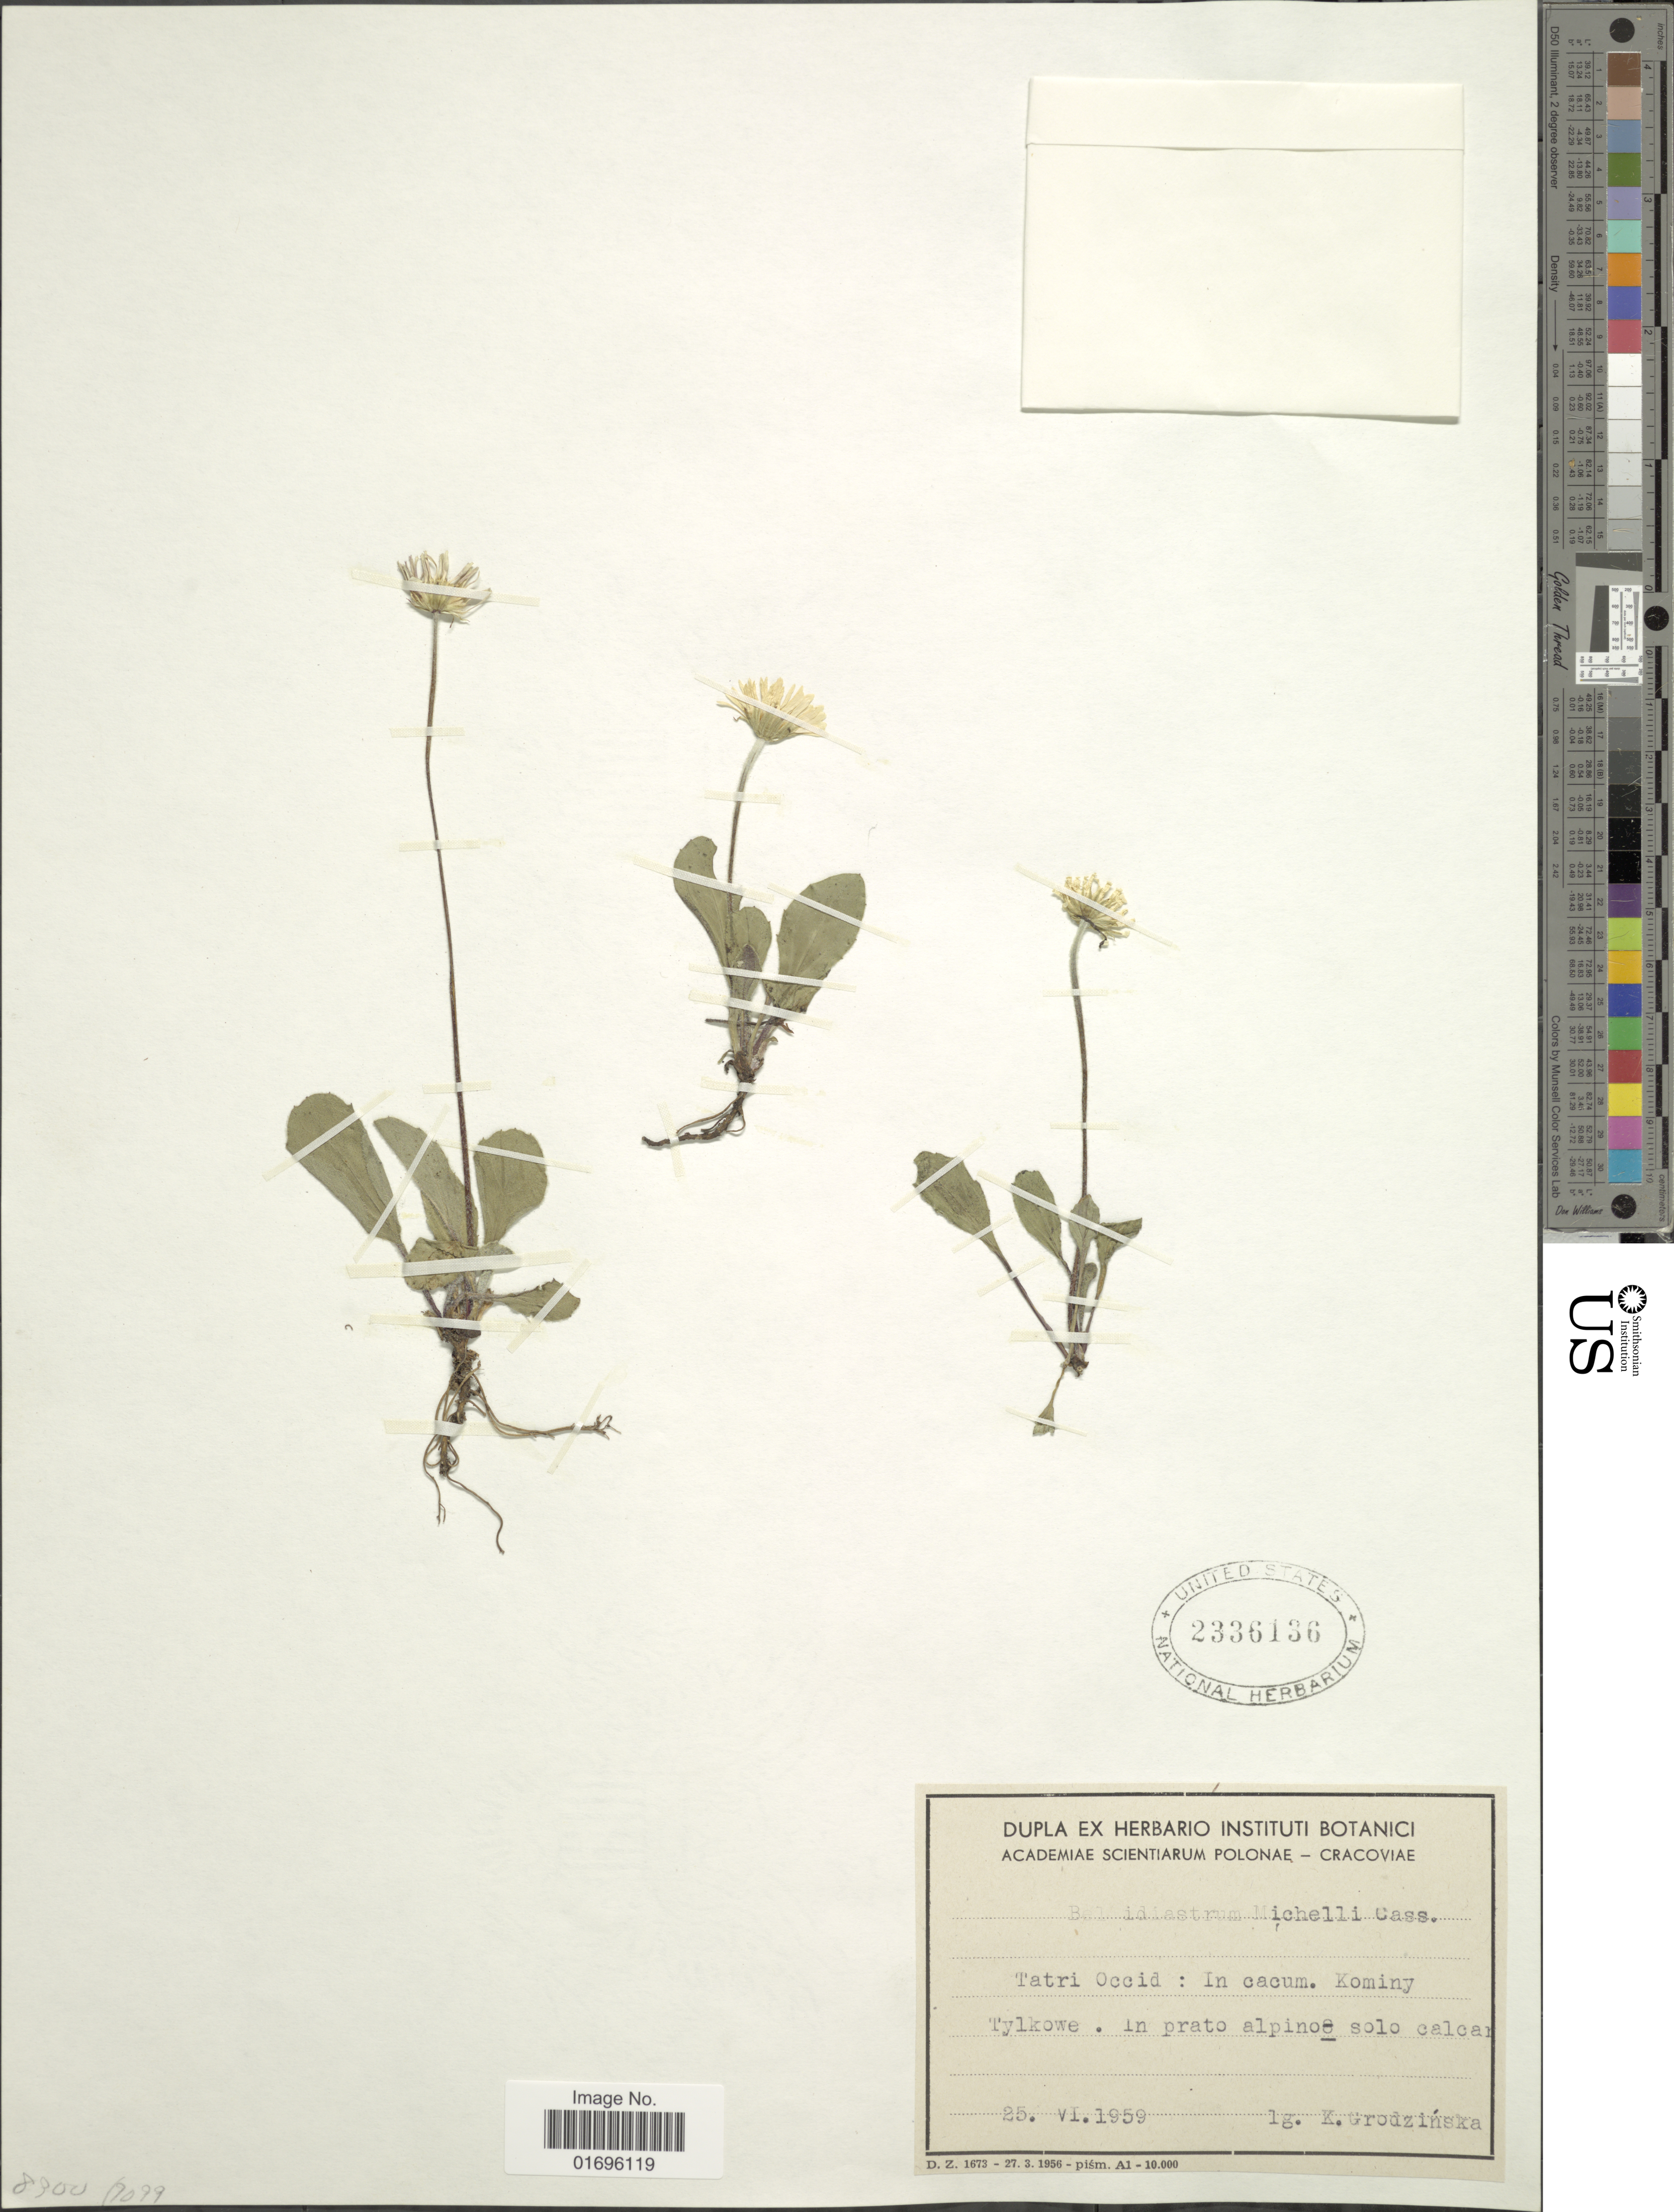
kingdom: Plantae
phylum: Tracheophyta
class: Magnoliopsida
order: Asterales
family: Asteraceae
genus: Aster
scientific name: Aster bellidiastrum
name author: (L.) Scop.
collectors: K. Grodzinska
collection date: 1959-06-25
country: Poland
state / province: Malopolskie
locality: Tatri Occid: In cacum. Kominy Tylkowe. In prato alpino solo calcar [interpreted]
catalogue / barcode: US 2336136